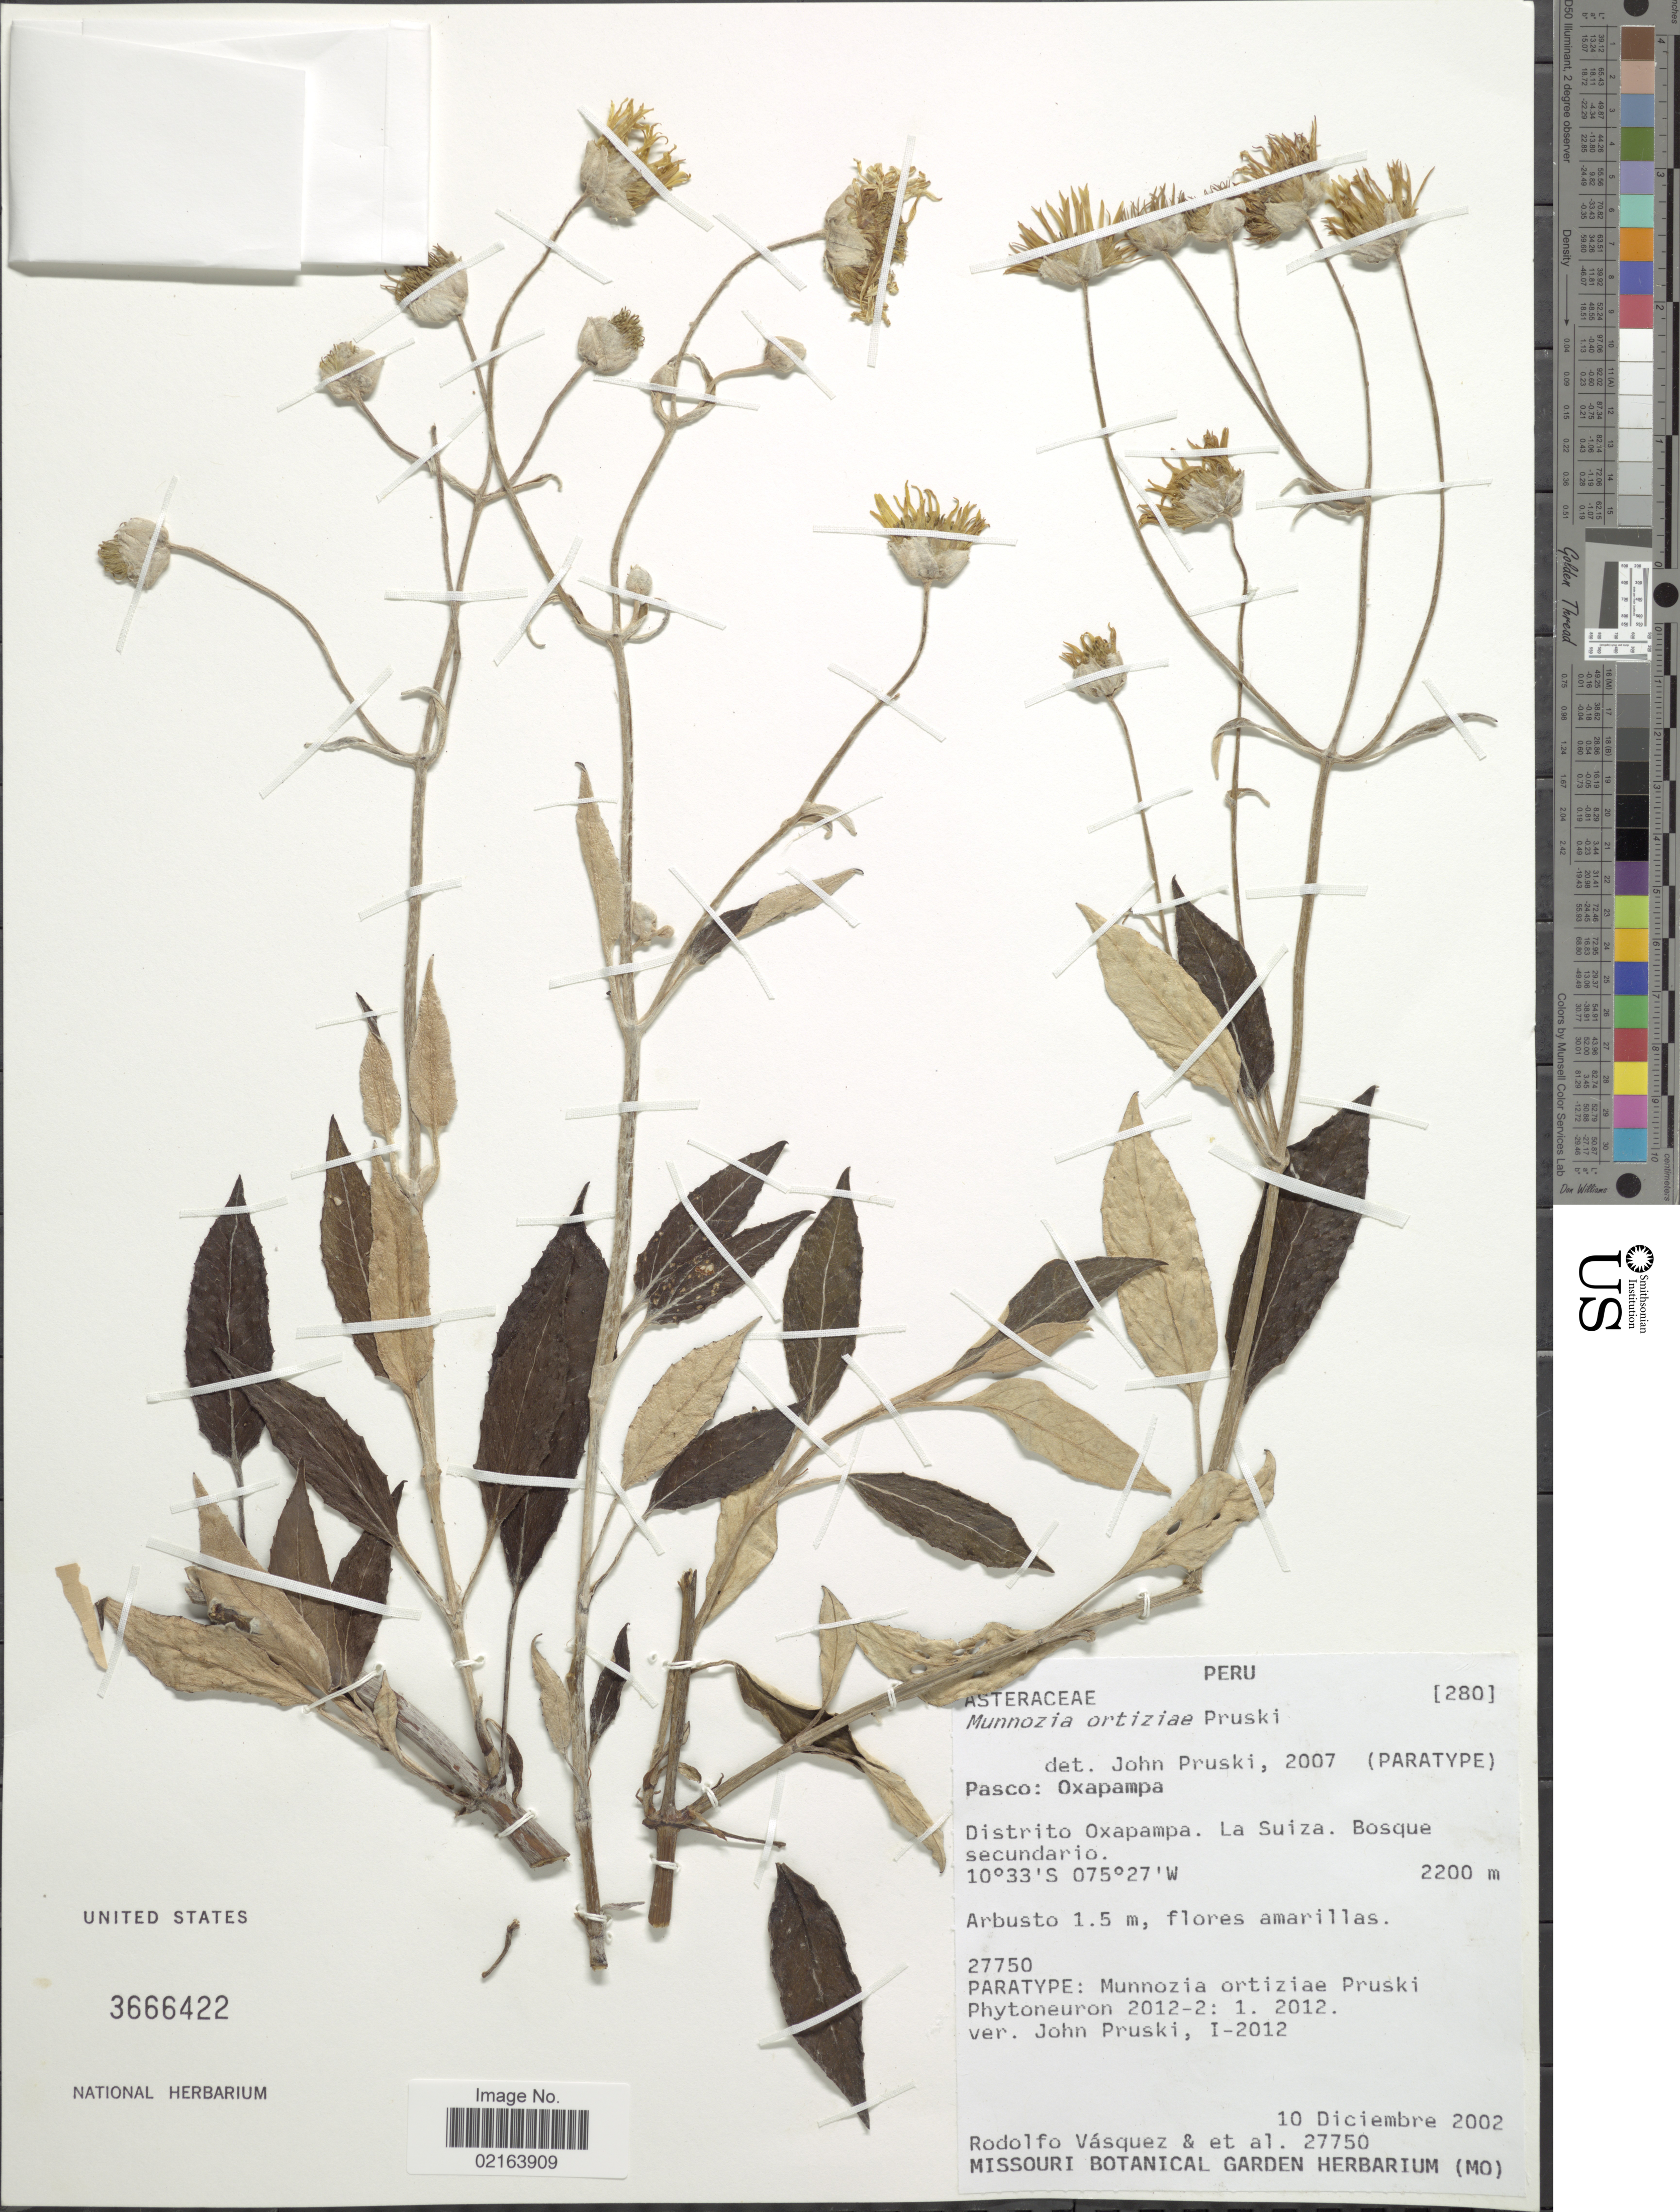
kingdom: Plantae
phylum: Tracheophyta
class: Magnoliopsida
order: Asterales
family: Asteraceae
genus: Munnozia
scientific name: Munnozia oritiziae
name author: Pruski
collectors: R. Vásquez & et al.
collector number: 27750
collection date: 2002-12-10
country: Peru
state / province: Pasco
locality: Pasco: Oxapampa, Distrito Oxapampa, la Suiza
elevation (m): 2200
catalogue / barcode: US 3666422